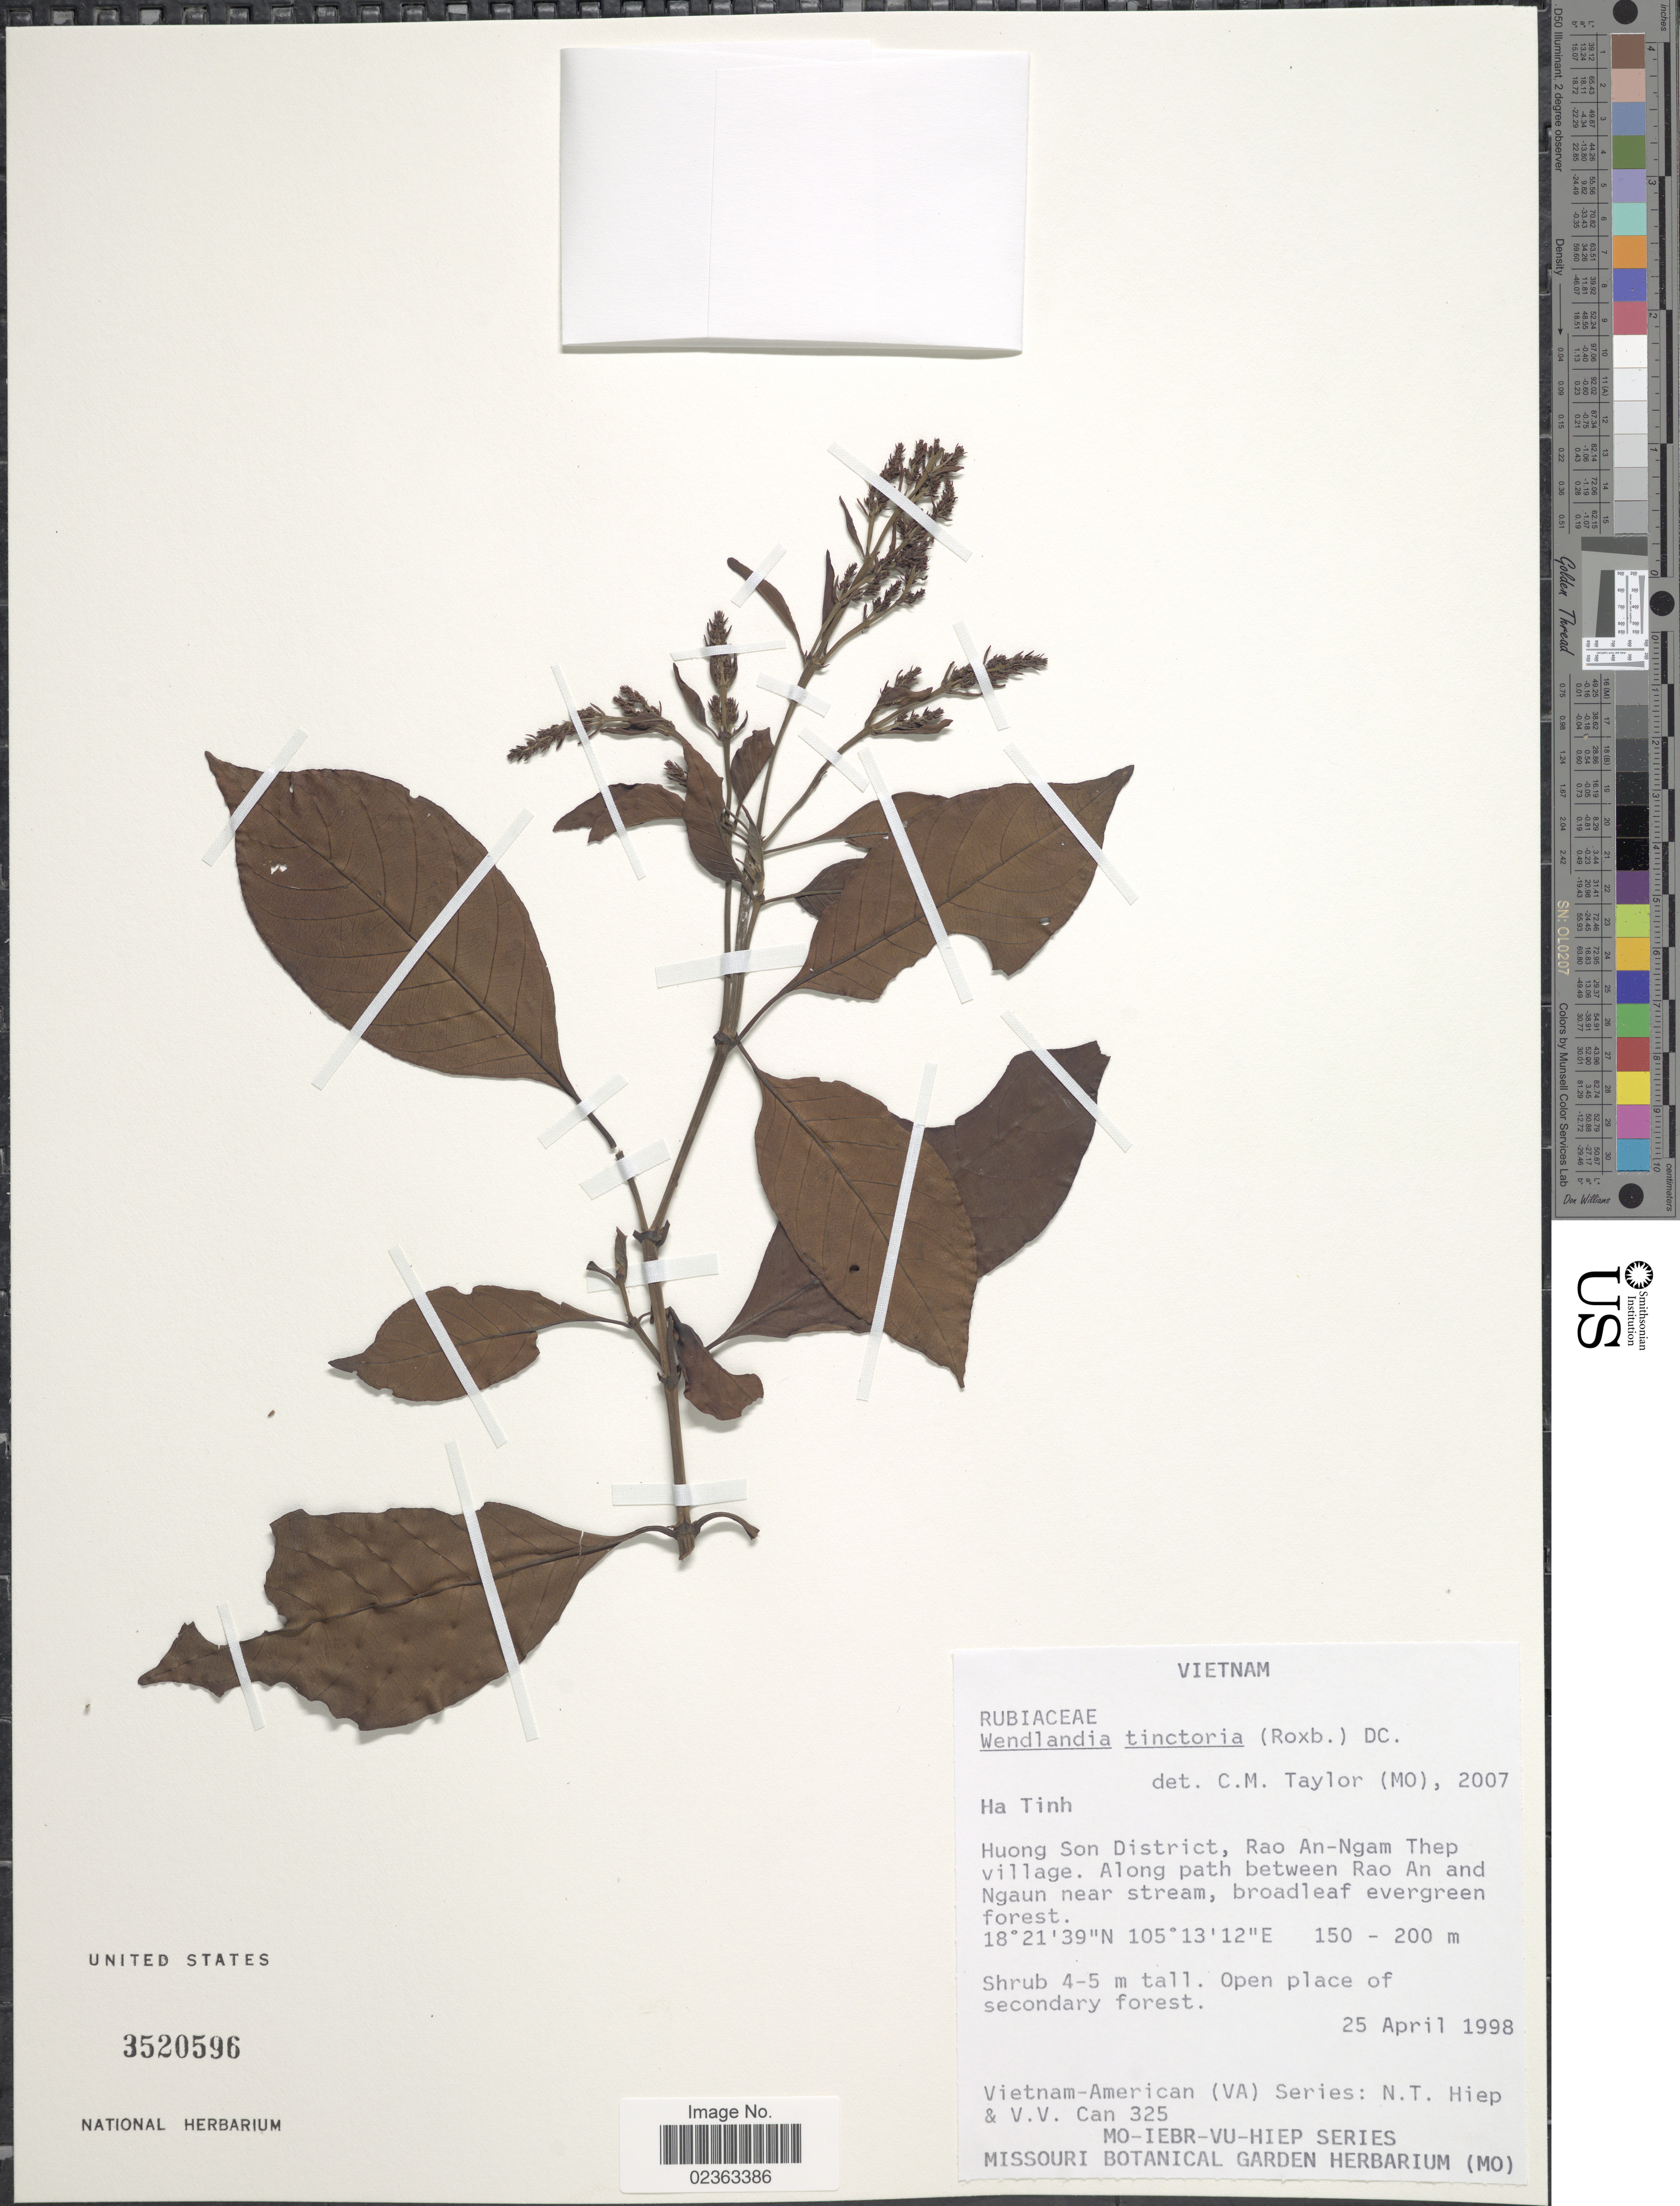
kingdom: Plantae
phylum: Tracheophyta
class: Magnoliopsida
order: Gentianales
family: Rubiaceae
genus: Wendlandia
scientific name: Wendlandia tinctoria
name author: DC.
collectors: N. T. Hiep & V. Can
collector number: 325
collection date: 1998-04-25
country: Vietnam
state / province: Ha Tinh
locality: Huong Son District, Rao An-Ngam Thep village, along path between Rao An and Ngaun near stream, broadlead evergreen forest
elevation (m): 150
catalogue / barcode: US 3520596